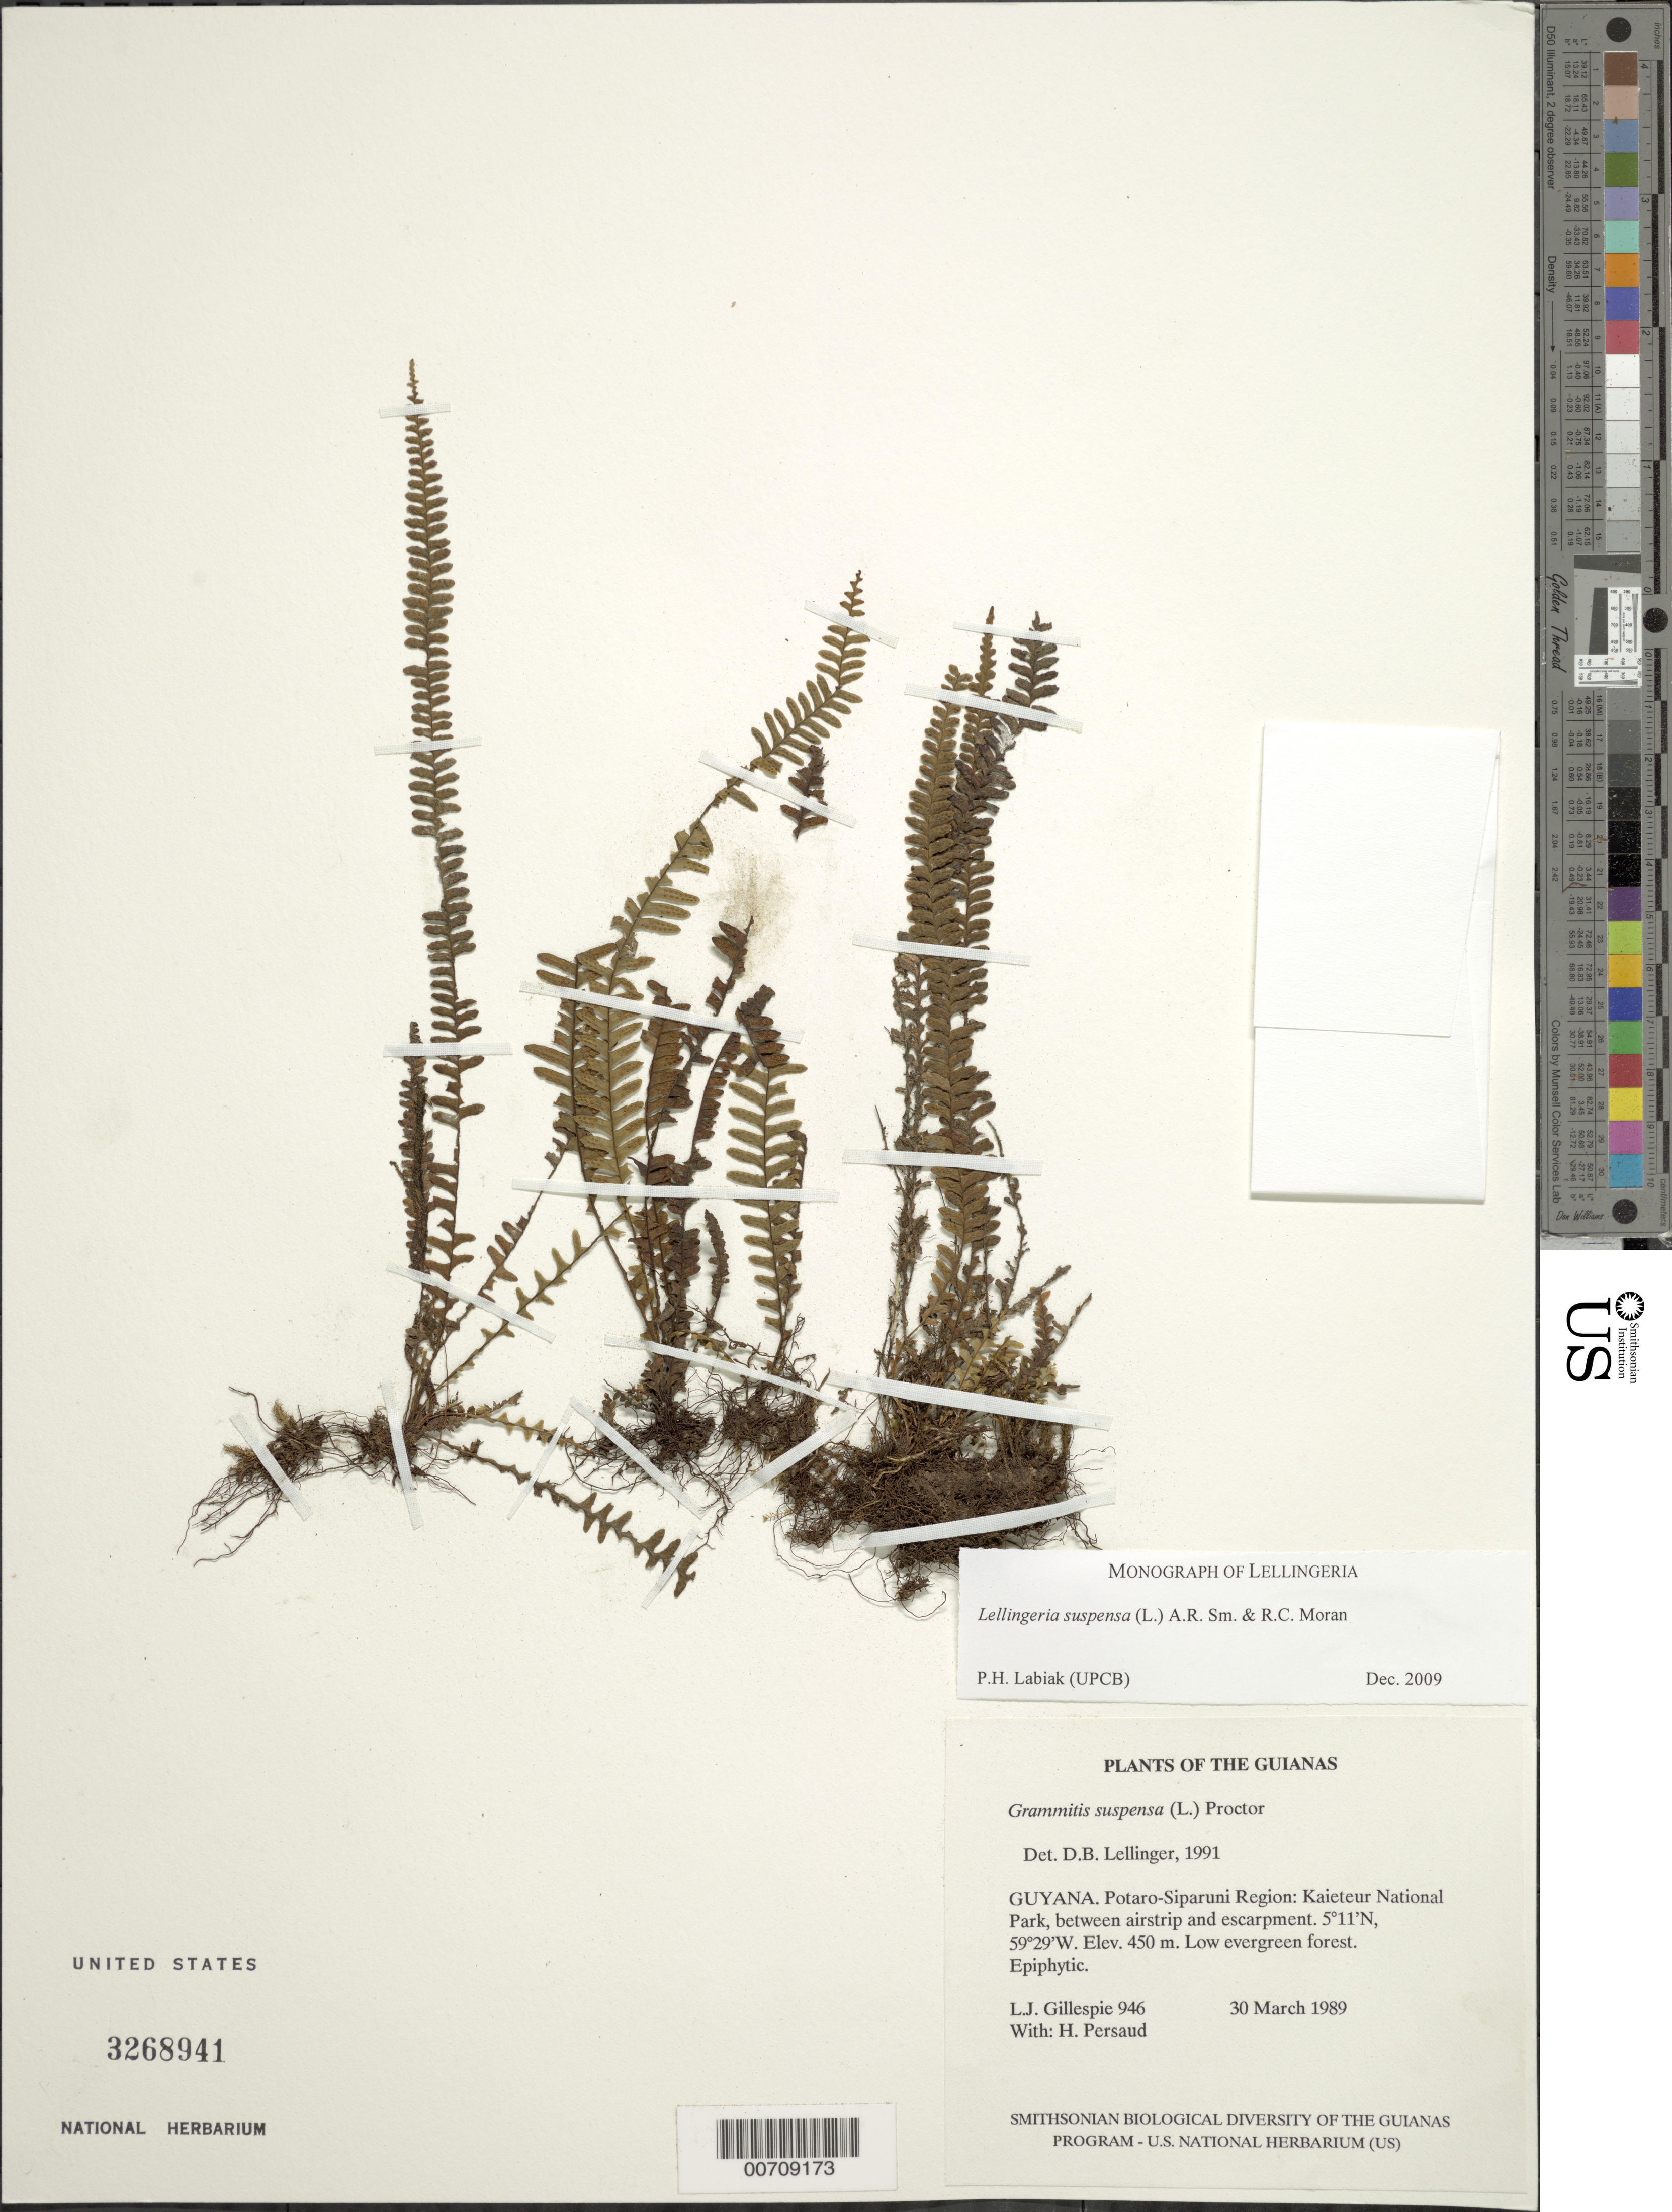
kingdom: Plantae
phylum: Tracheophyta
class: Polypodiopsida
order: Polypodiales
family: Polypodiaceae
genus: Lellingeria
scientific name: Lellingeria suspensa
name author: (L.) A.R. Sm. & R.C. Moran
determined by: Labiak, P. H.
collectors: L. J. Gillespie & H. Persaud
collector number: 946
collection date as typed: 30 March 1989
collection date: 1989-03-30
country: Guyana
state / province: Potaro-Siparuni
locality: Kaieteur National Park, between airstrip and escarpment. ENE of airstrip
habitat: Low evergreen forest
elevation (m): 450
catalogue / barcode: US 3268941